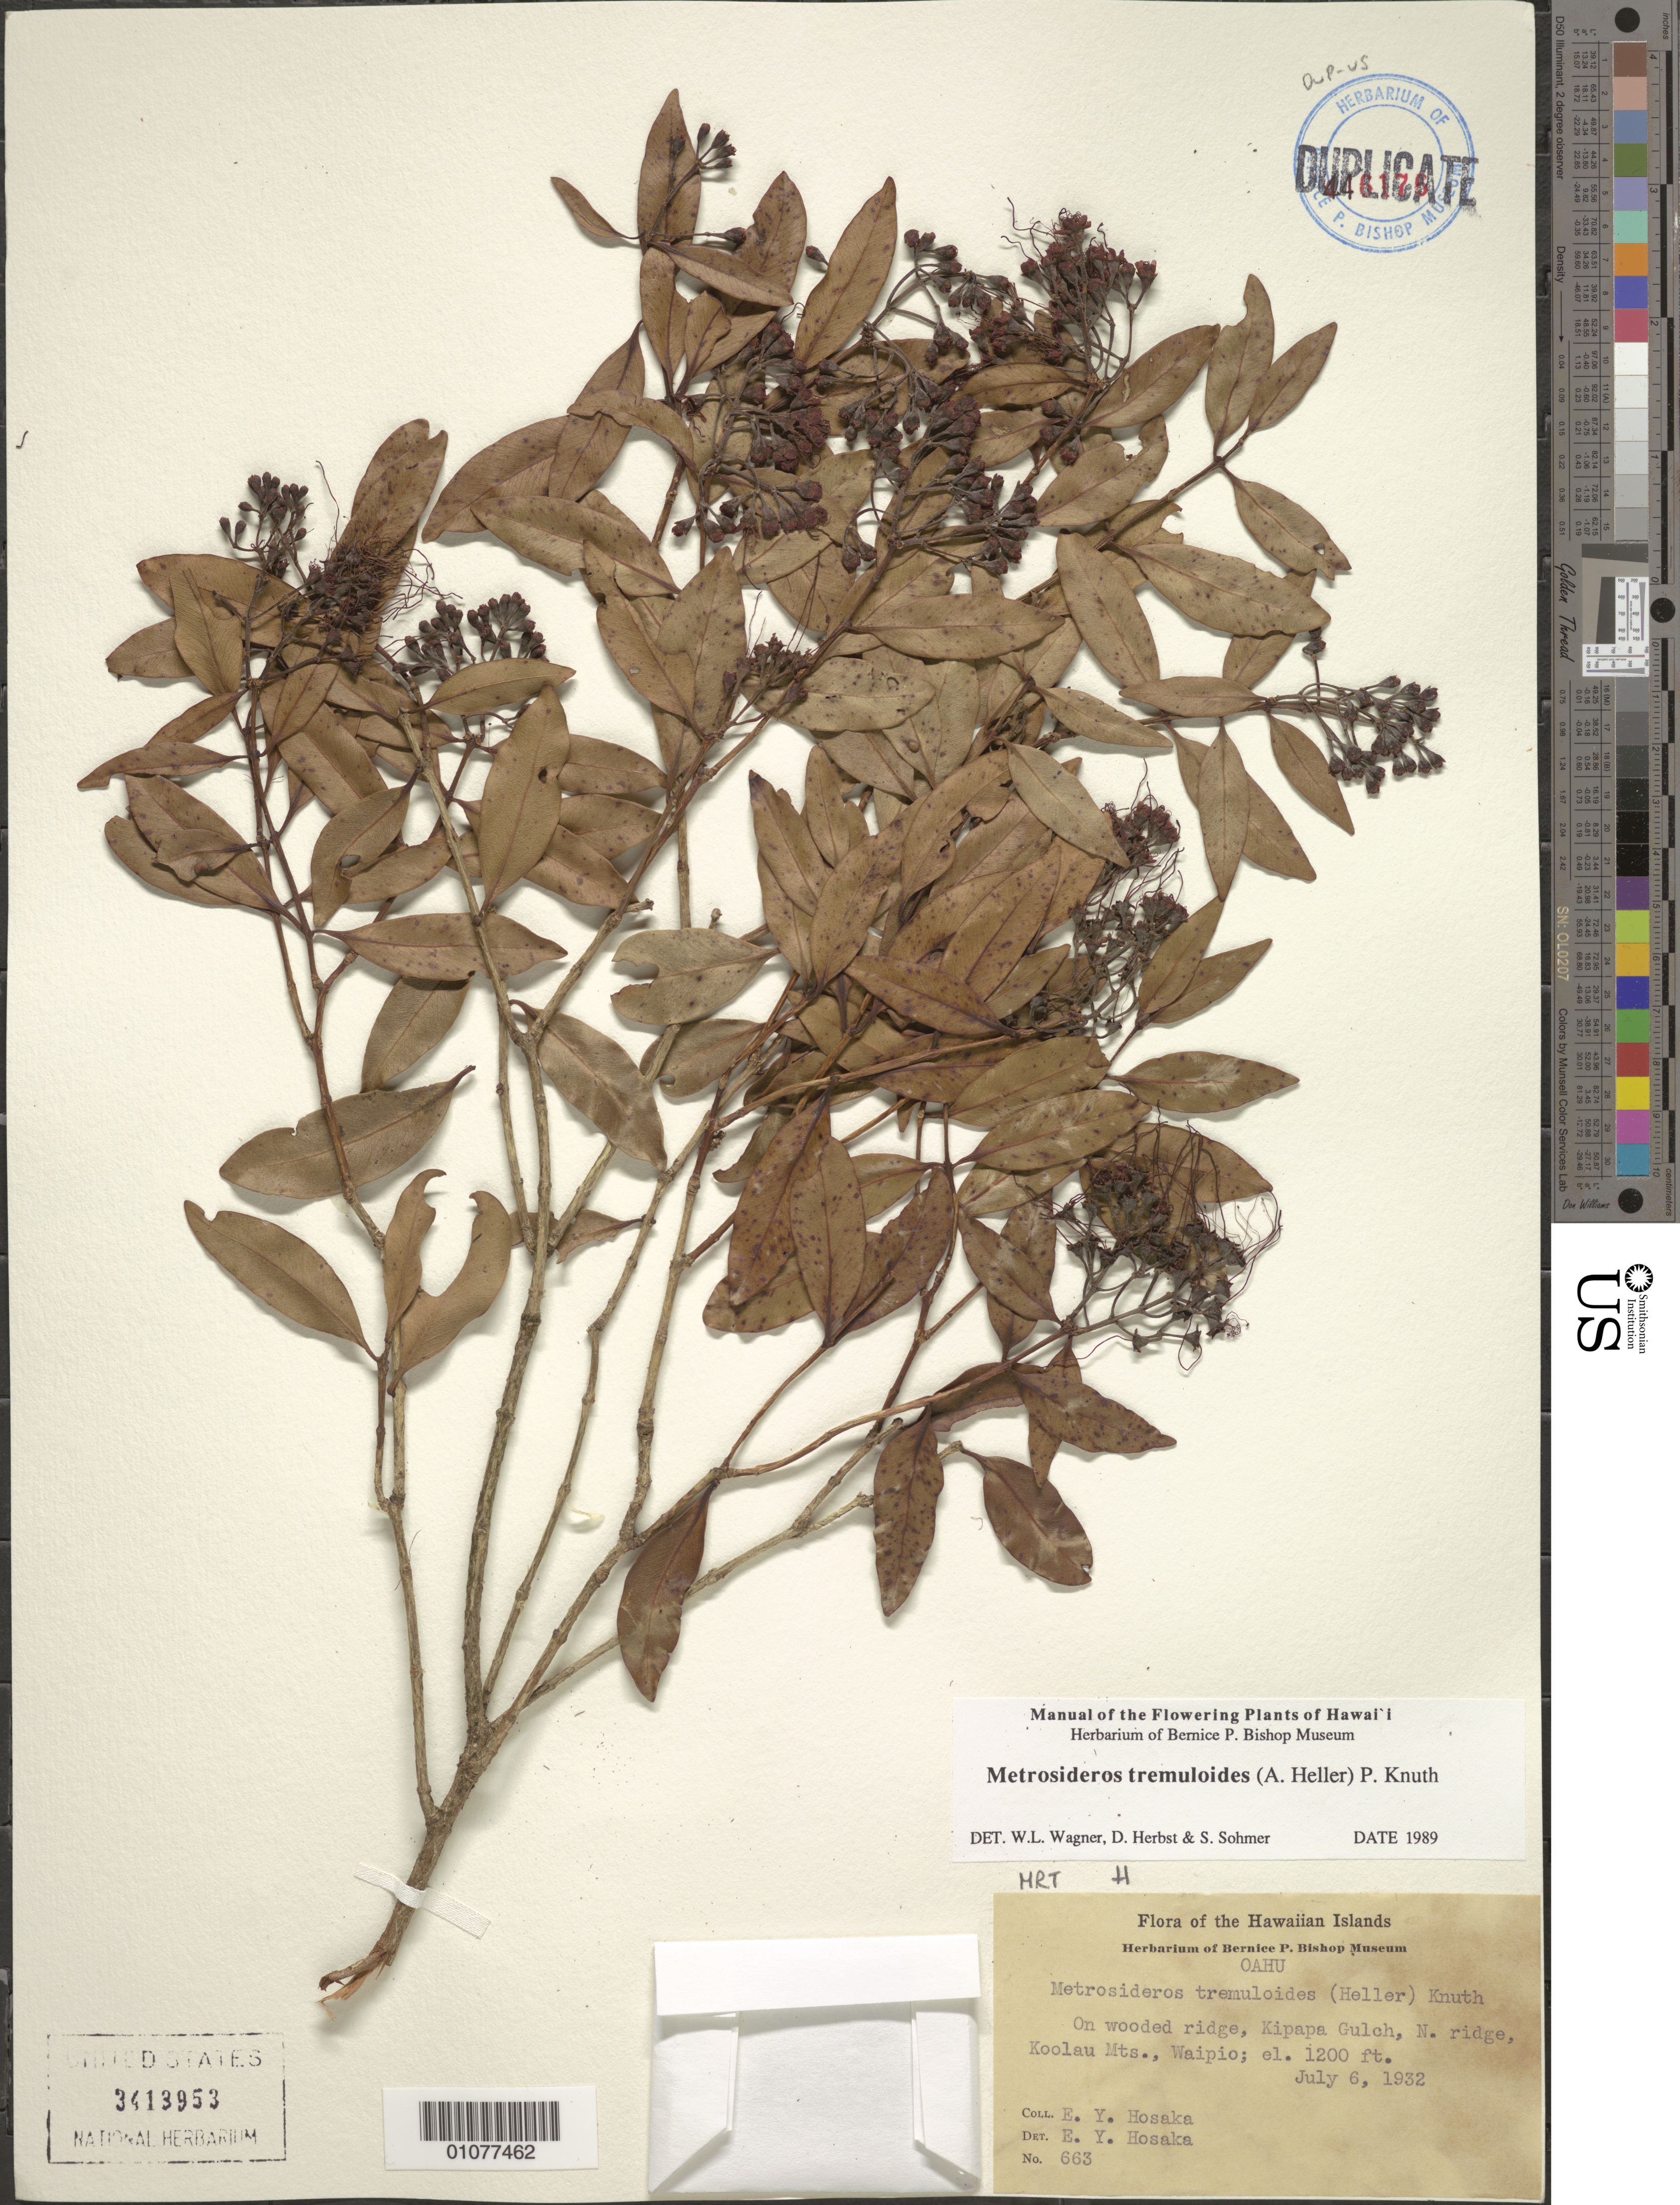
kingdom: Plantae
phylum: Tracheophyta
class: Magnoliopsida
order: Myrtales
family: Myrtaceae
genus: Metrosideros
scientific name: Metrosideros tremuloides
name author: (A. Heller) Knuth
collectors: E. Y. Hosaka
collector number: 663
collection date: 1932-07-06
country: United States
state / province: Hawaii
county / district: Honolulu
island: Oahu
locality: Waipio, Koolau Mts., Kipapa Gulch, N. Ridge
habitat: wooded ridge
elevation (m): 366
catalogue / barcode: US 3413953